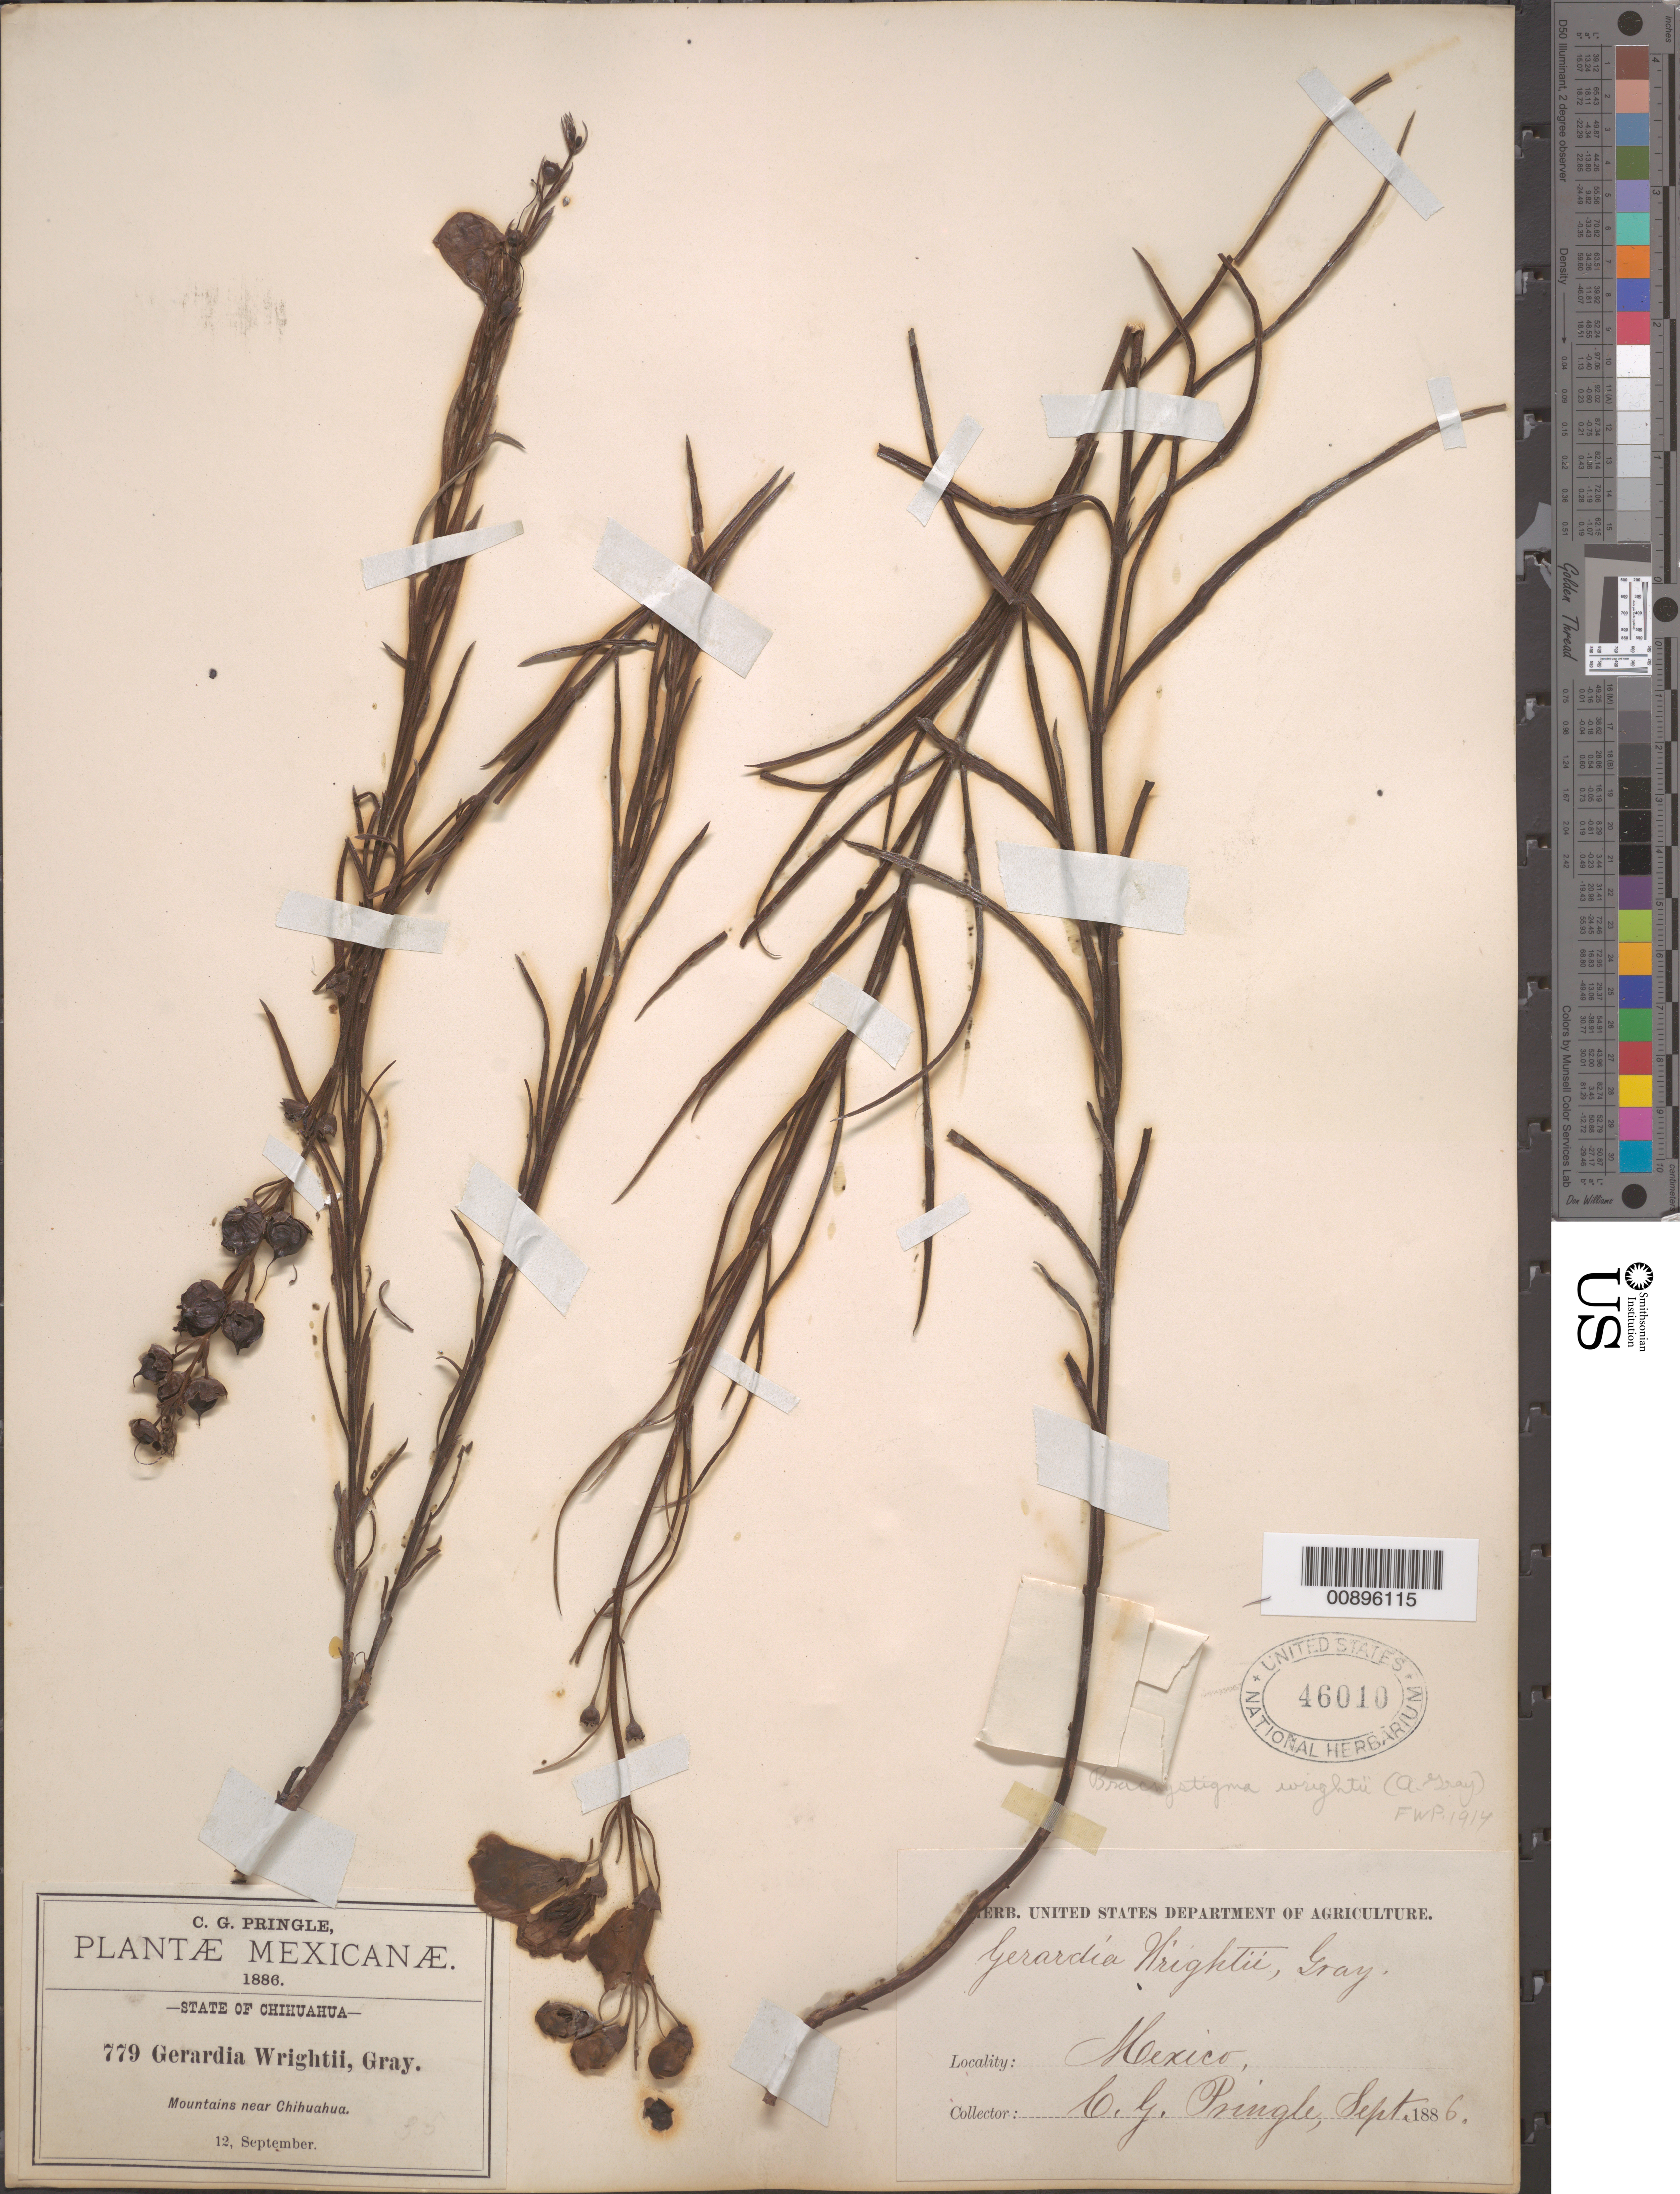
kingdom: Plantae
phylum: Tracheophyta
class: Magnoliopsida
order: Lamiales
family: Orobanchaceae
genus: Brachystigma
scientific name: Brachystigma wrightii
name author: (A. Gray) Pennell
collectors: C. G. Pringle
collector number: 779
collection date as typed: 12 Sep 1886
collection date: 1886-09-12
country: Mexico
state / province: Chihuahua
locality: Near Chihuahua.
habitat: Mountains.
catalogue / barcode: US 46010